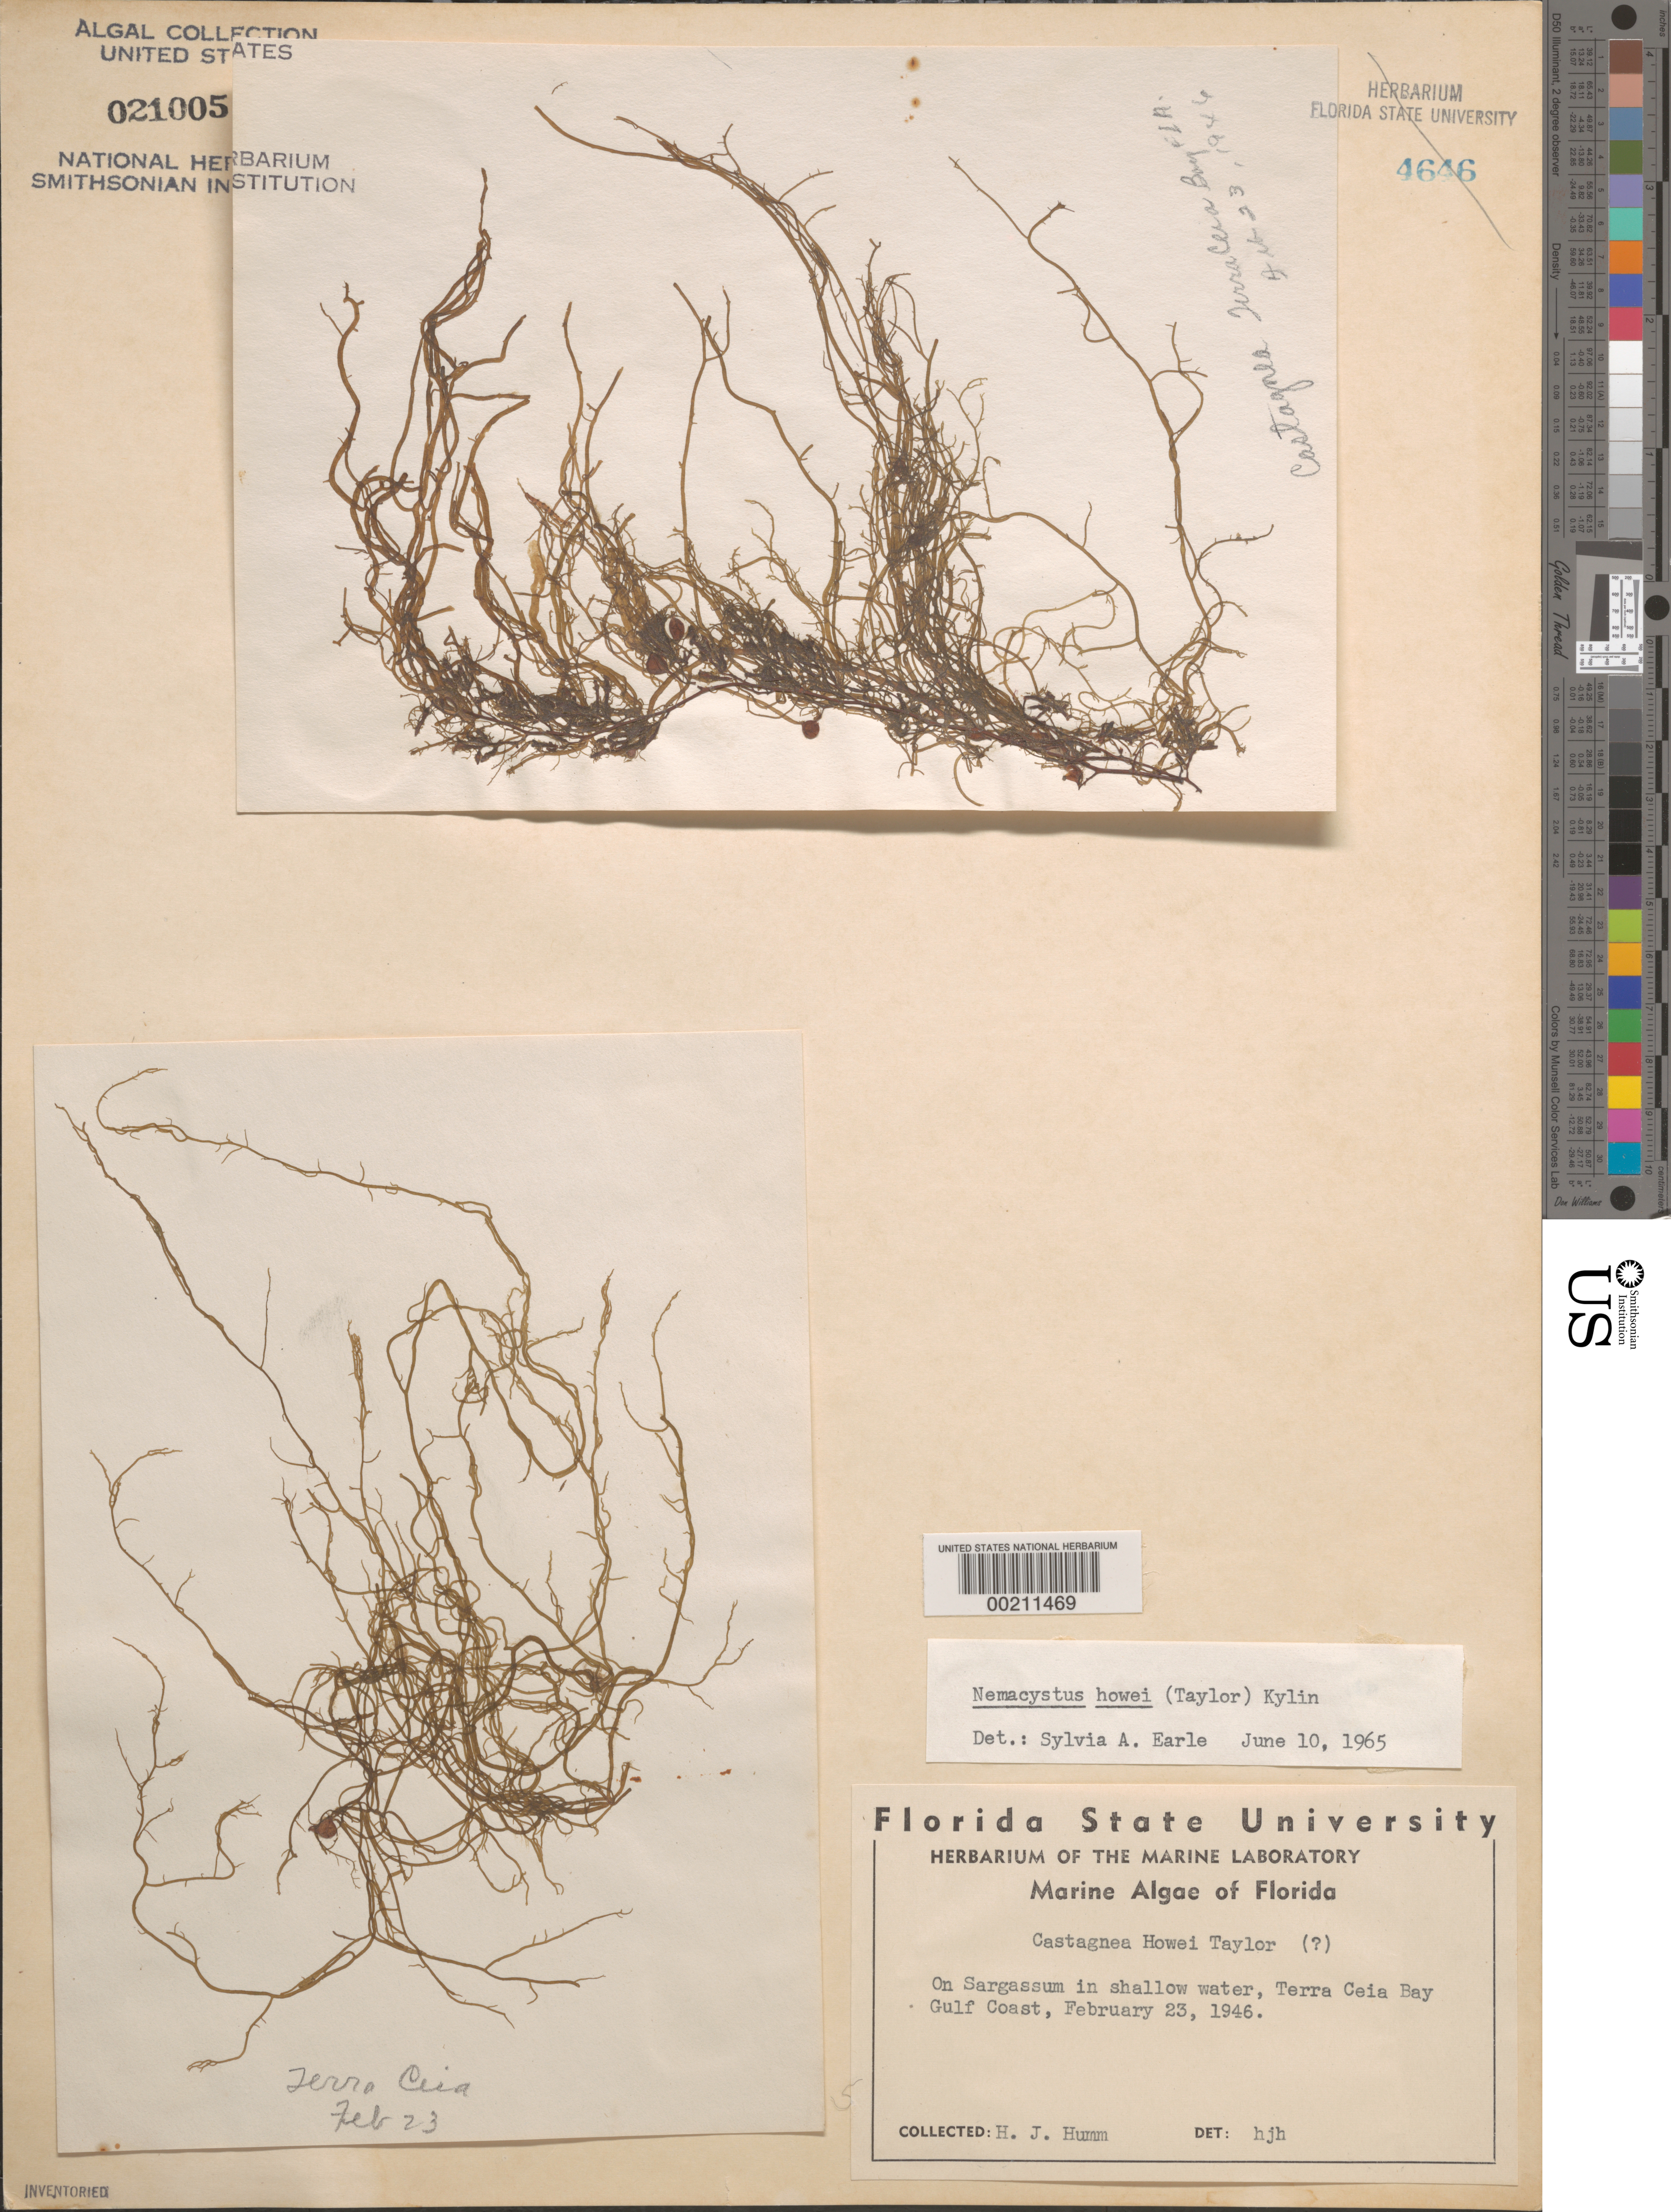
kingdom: Chromista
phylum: Ochrophyta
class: Phaeophyceae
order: Ectocarpales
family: Chordariaceae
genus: Nemacystus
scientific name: Nemacystus howei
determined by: Earle, S. A.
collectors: H. J. Humm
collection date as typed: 23 Feb 1946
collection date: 1946-02-23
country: United States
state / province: Florida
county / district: Manatee County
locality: Terra Ceia Bay, Gulf of Mexico coast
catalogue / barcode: US 21005